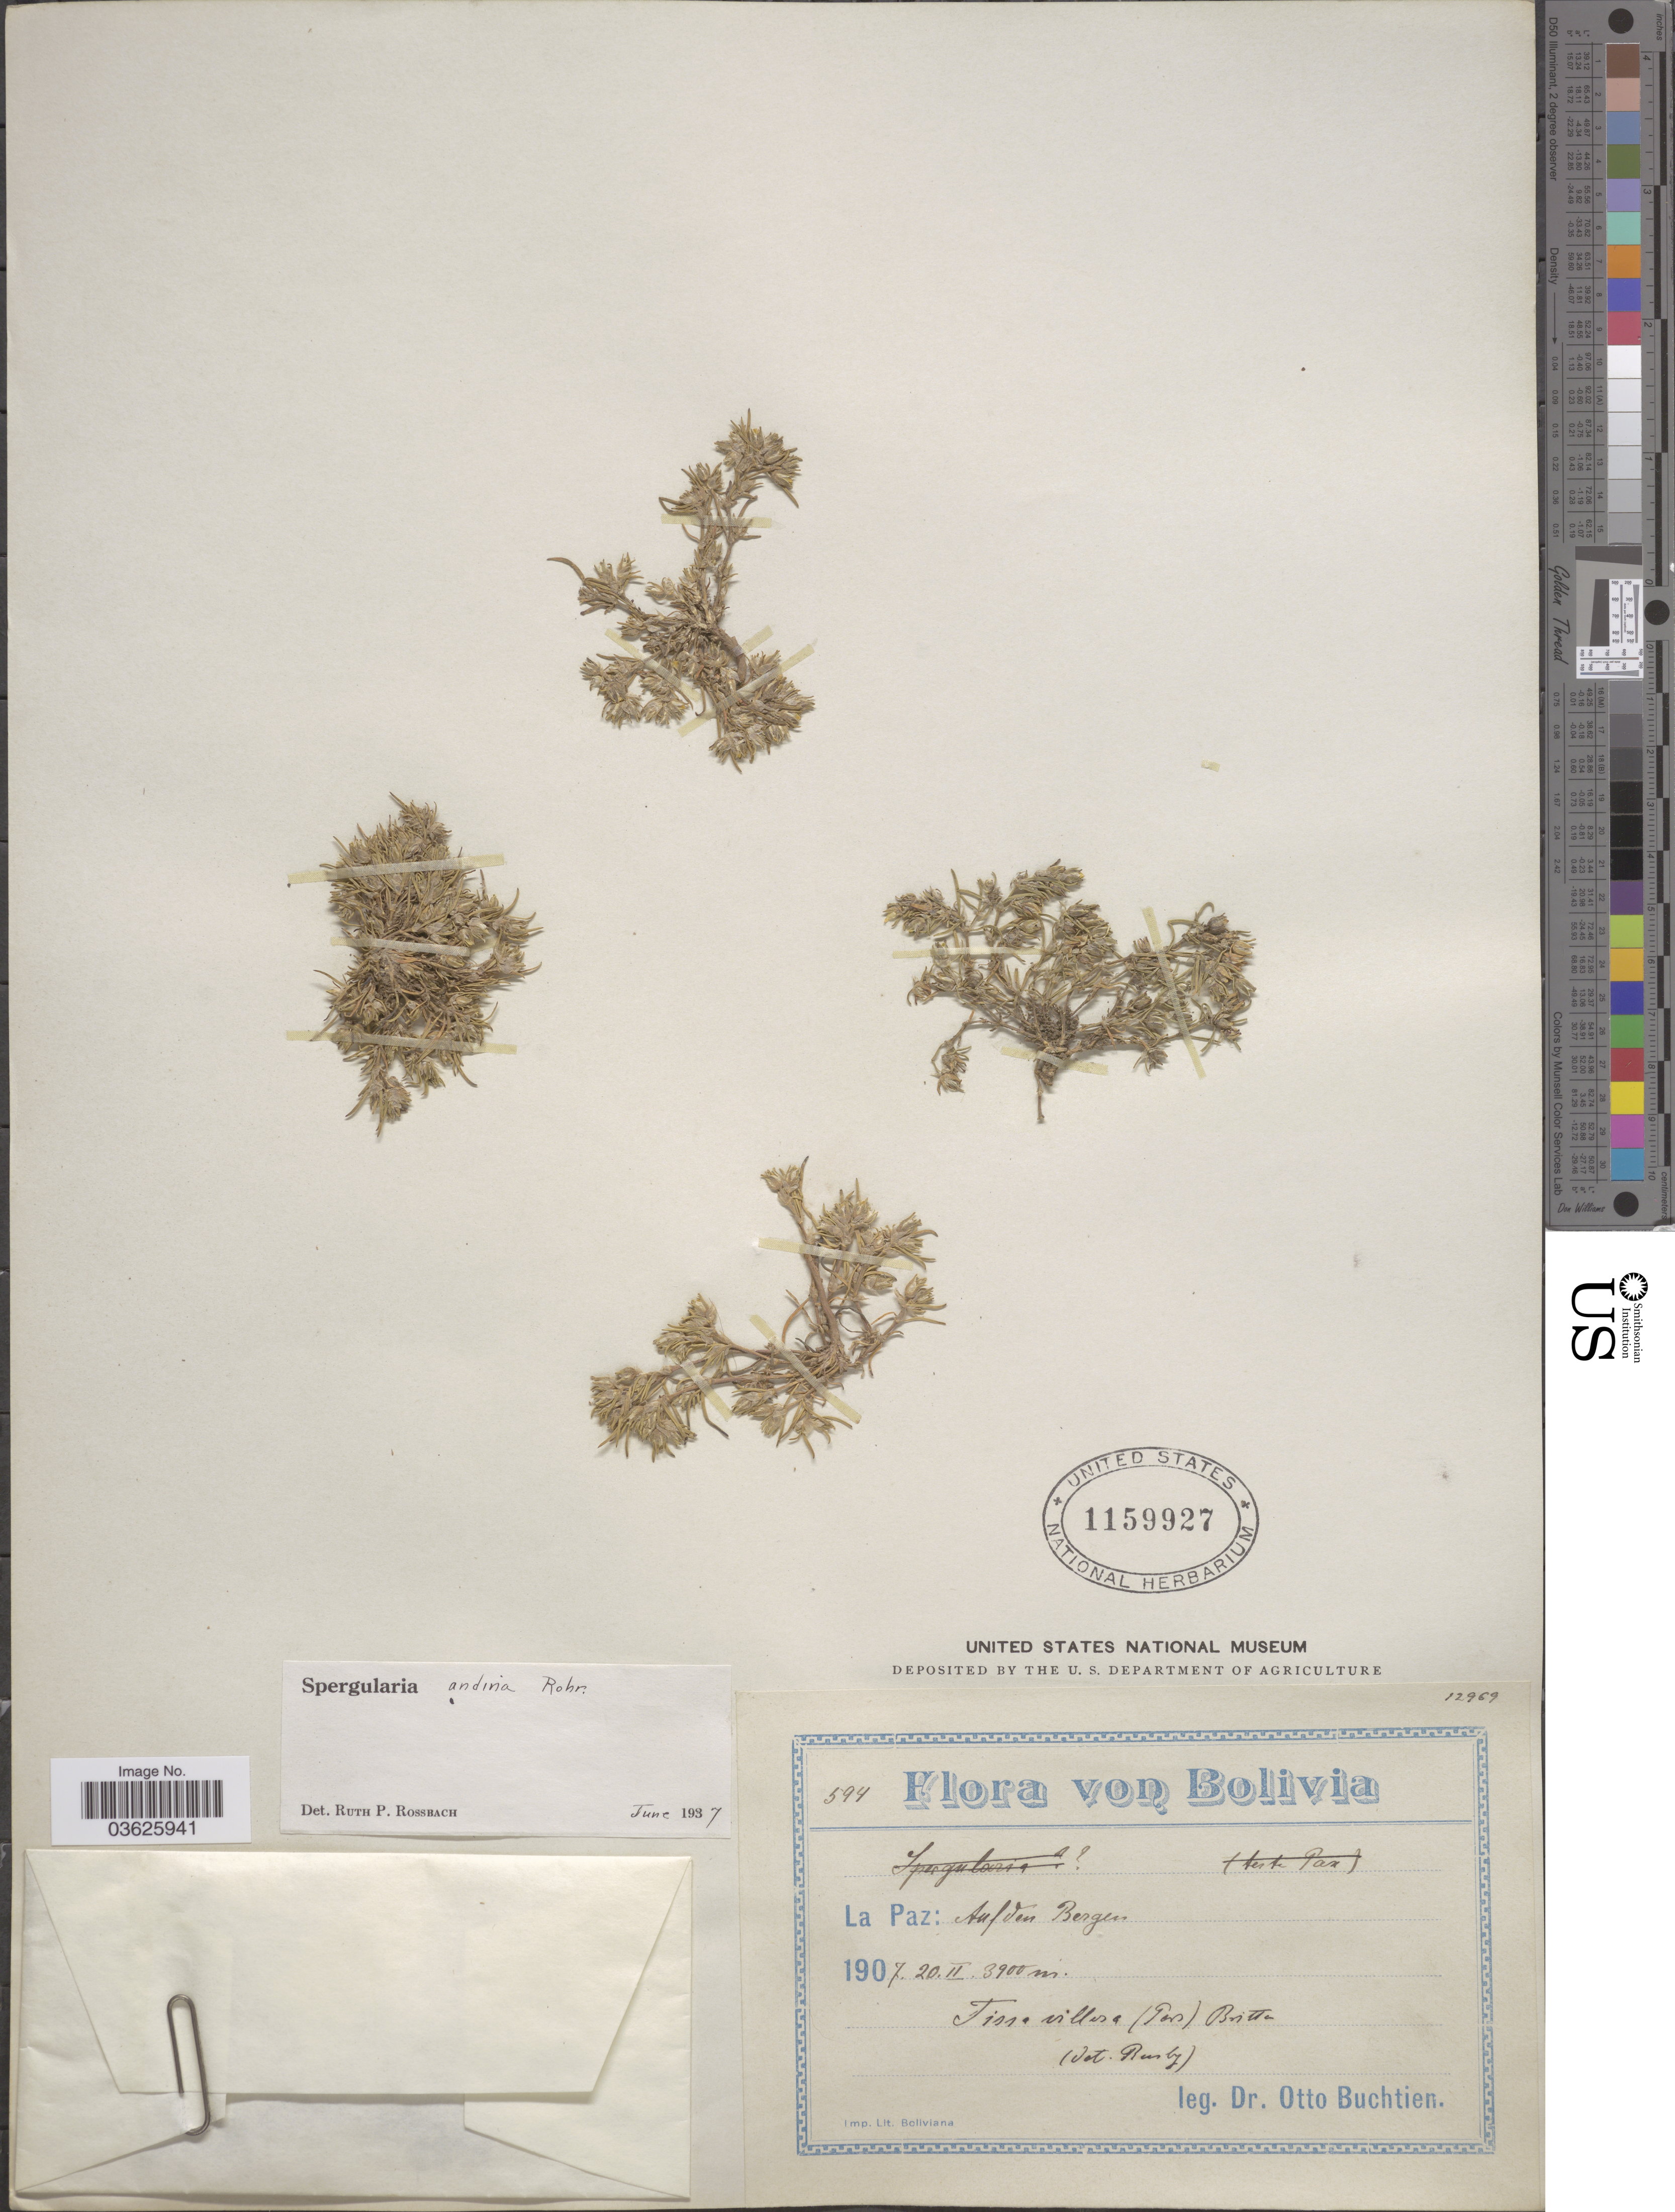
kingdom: Plantae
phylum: Tracheophyta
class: Magnoliopsida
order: Caryophyllales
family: Caryophyllaceae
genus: Spergularia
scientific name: Spergularia andina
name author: Rohrb.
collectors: O. Buchtien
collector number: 594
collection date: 1907-02-20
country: Bolivia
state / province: La Paz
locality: Auf den Bergen.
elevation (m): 3900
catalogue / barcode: US 1159927